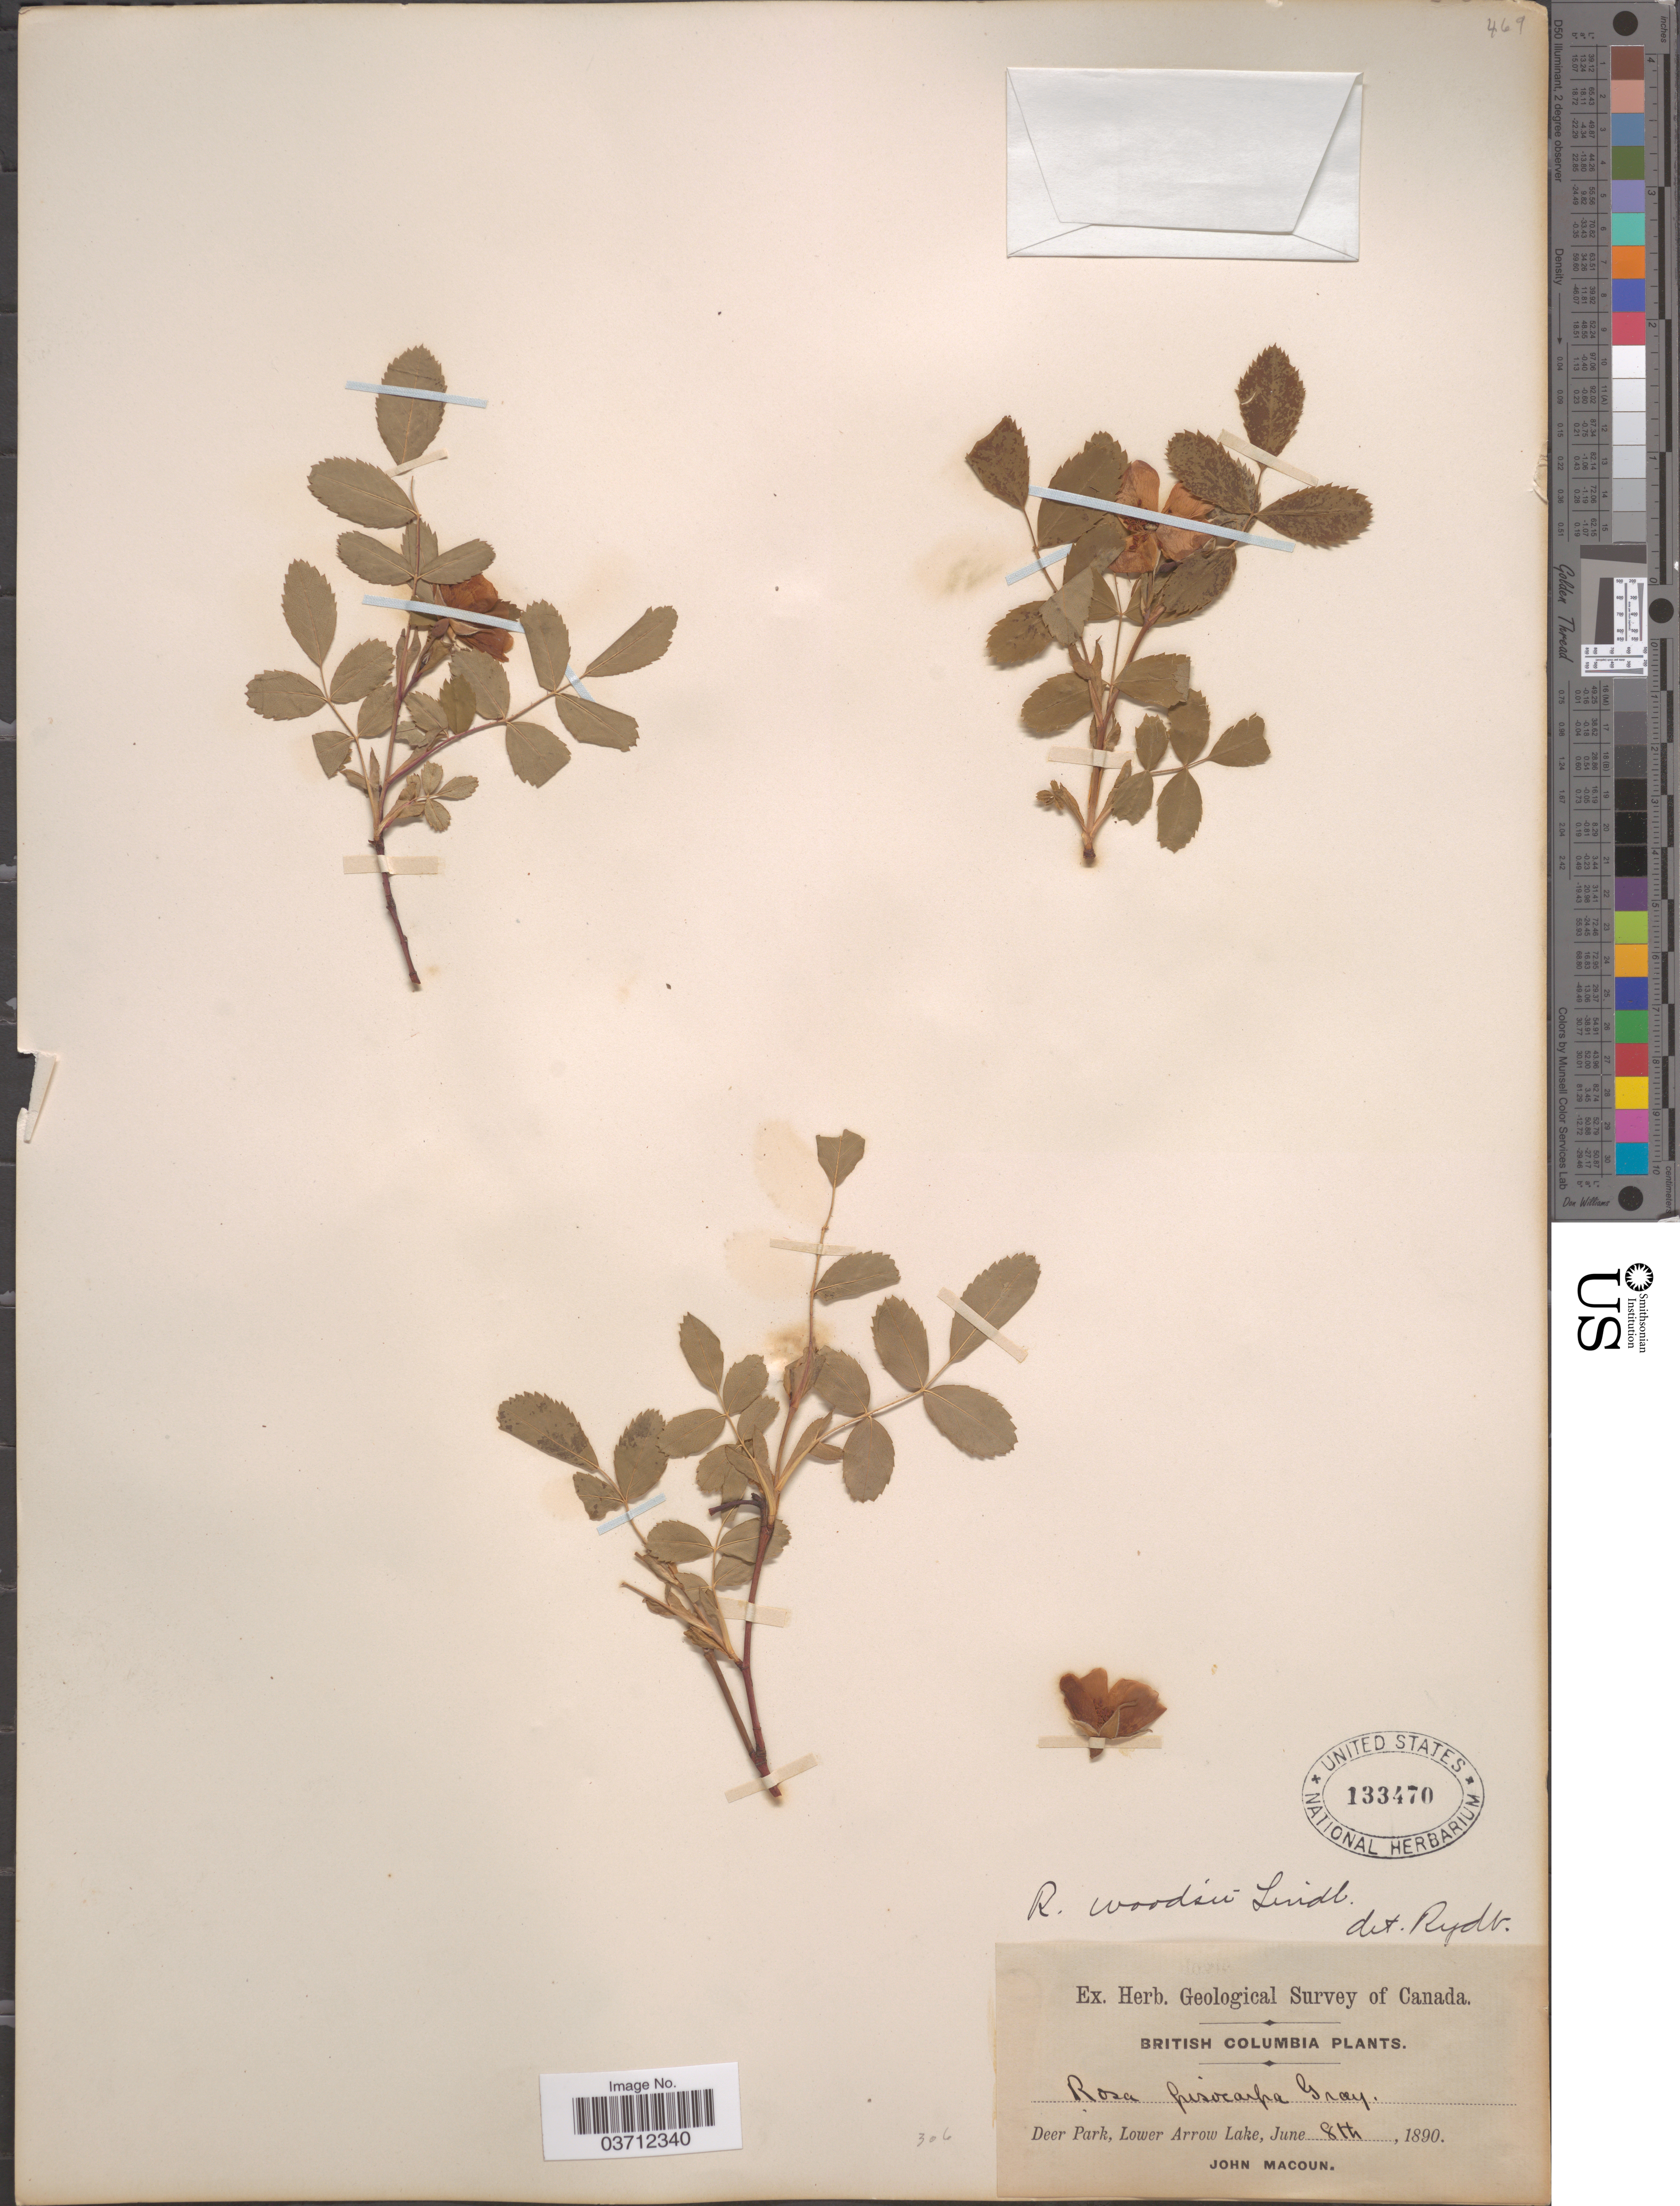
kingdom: Plantae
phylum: Tracheophyta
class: Magnoliopsida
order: Rosales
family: Rosaceae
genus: Rosa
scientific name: Rosa woodsii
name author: Lindl.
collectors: J. Macoun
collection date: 1890-06-08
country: Canada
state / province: British Columbia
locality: Deer Park, Lower Arrow Lake.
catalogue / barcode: US 133470